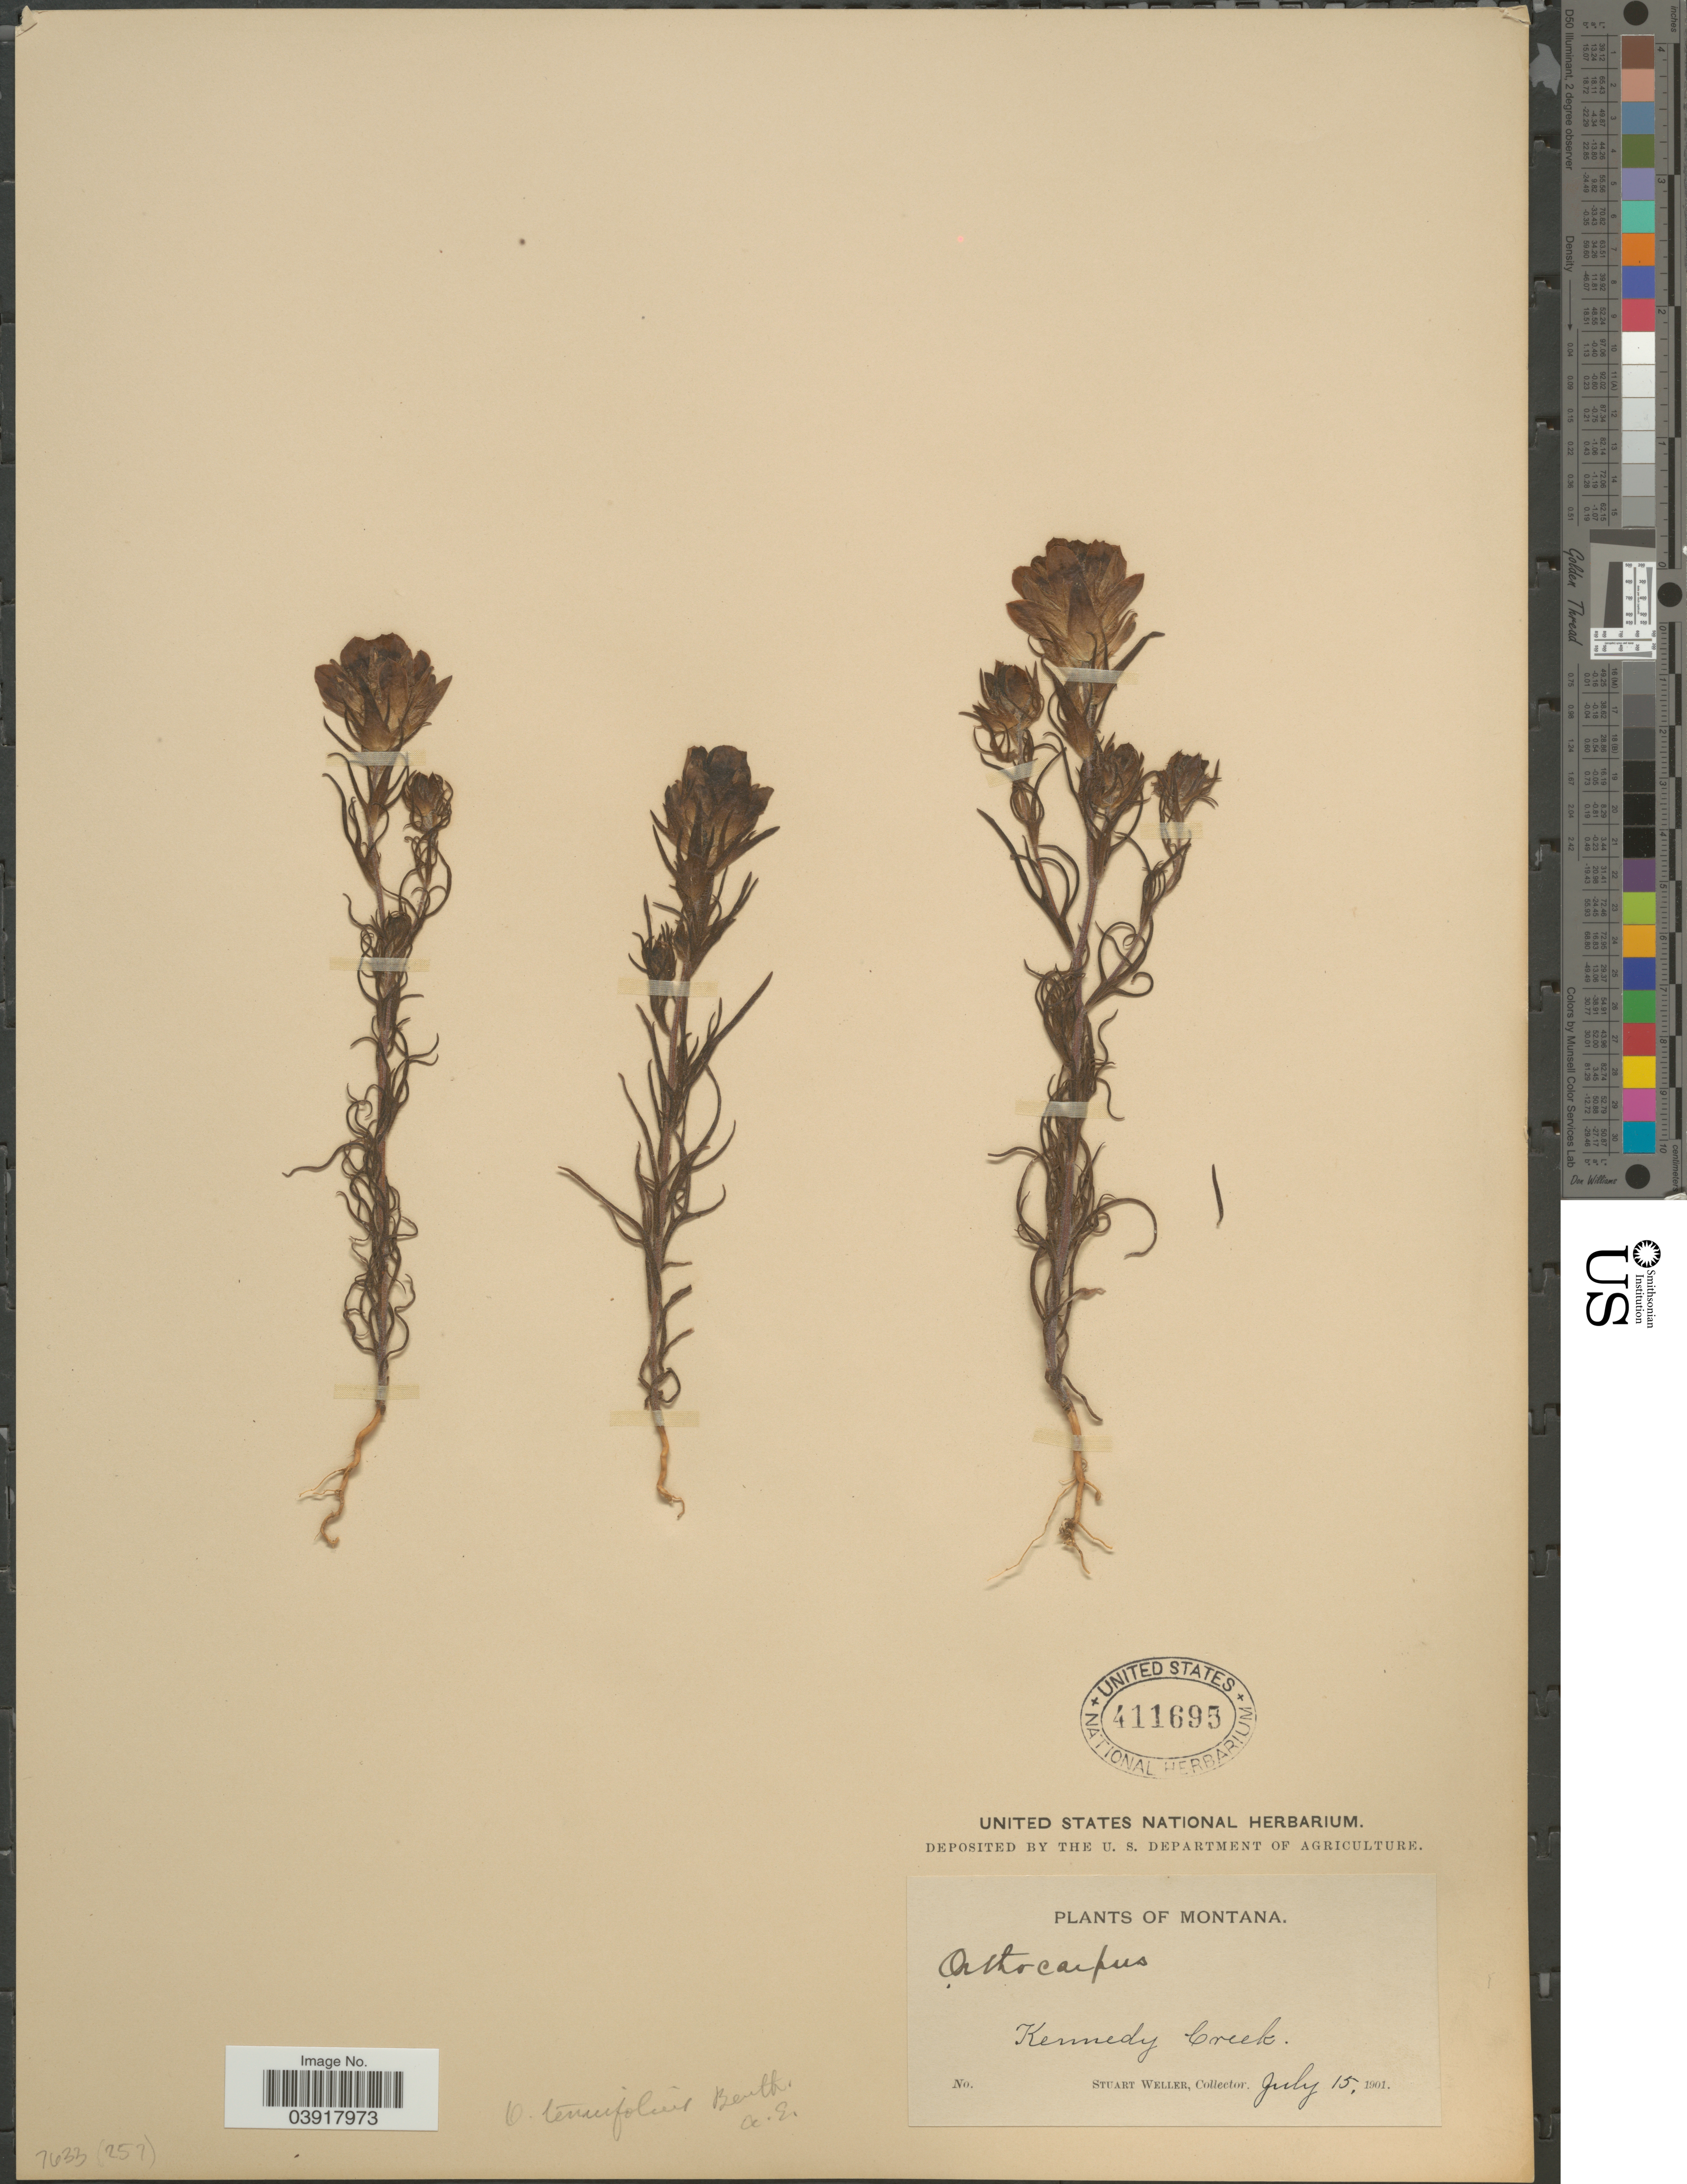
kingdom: Plantae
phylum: Tracheophyta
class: Magnoliopsida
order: Lamiales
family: Orobanchaceae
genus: Orthocarpus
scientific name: Orthocarpus tenuifolius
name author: (Pursh) Benth.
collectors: S. Weller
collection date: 1901-07-15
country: United States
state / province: Montana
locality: Kennedy Creek.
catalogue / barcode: US 411695